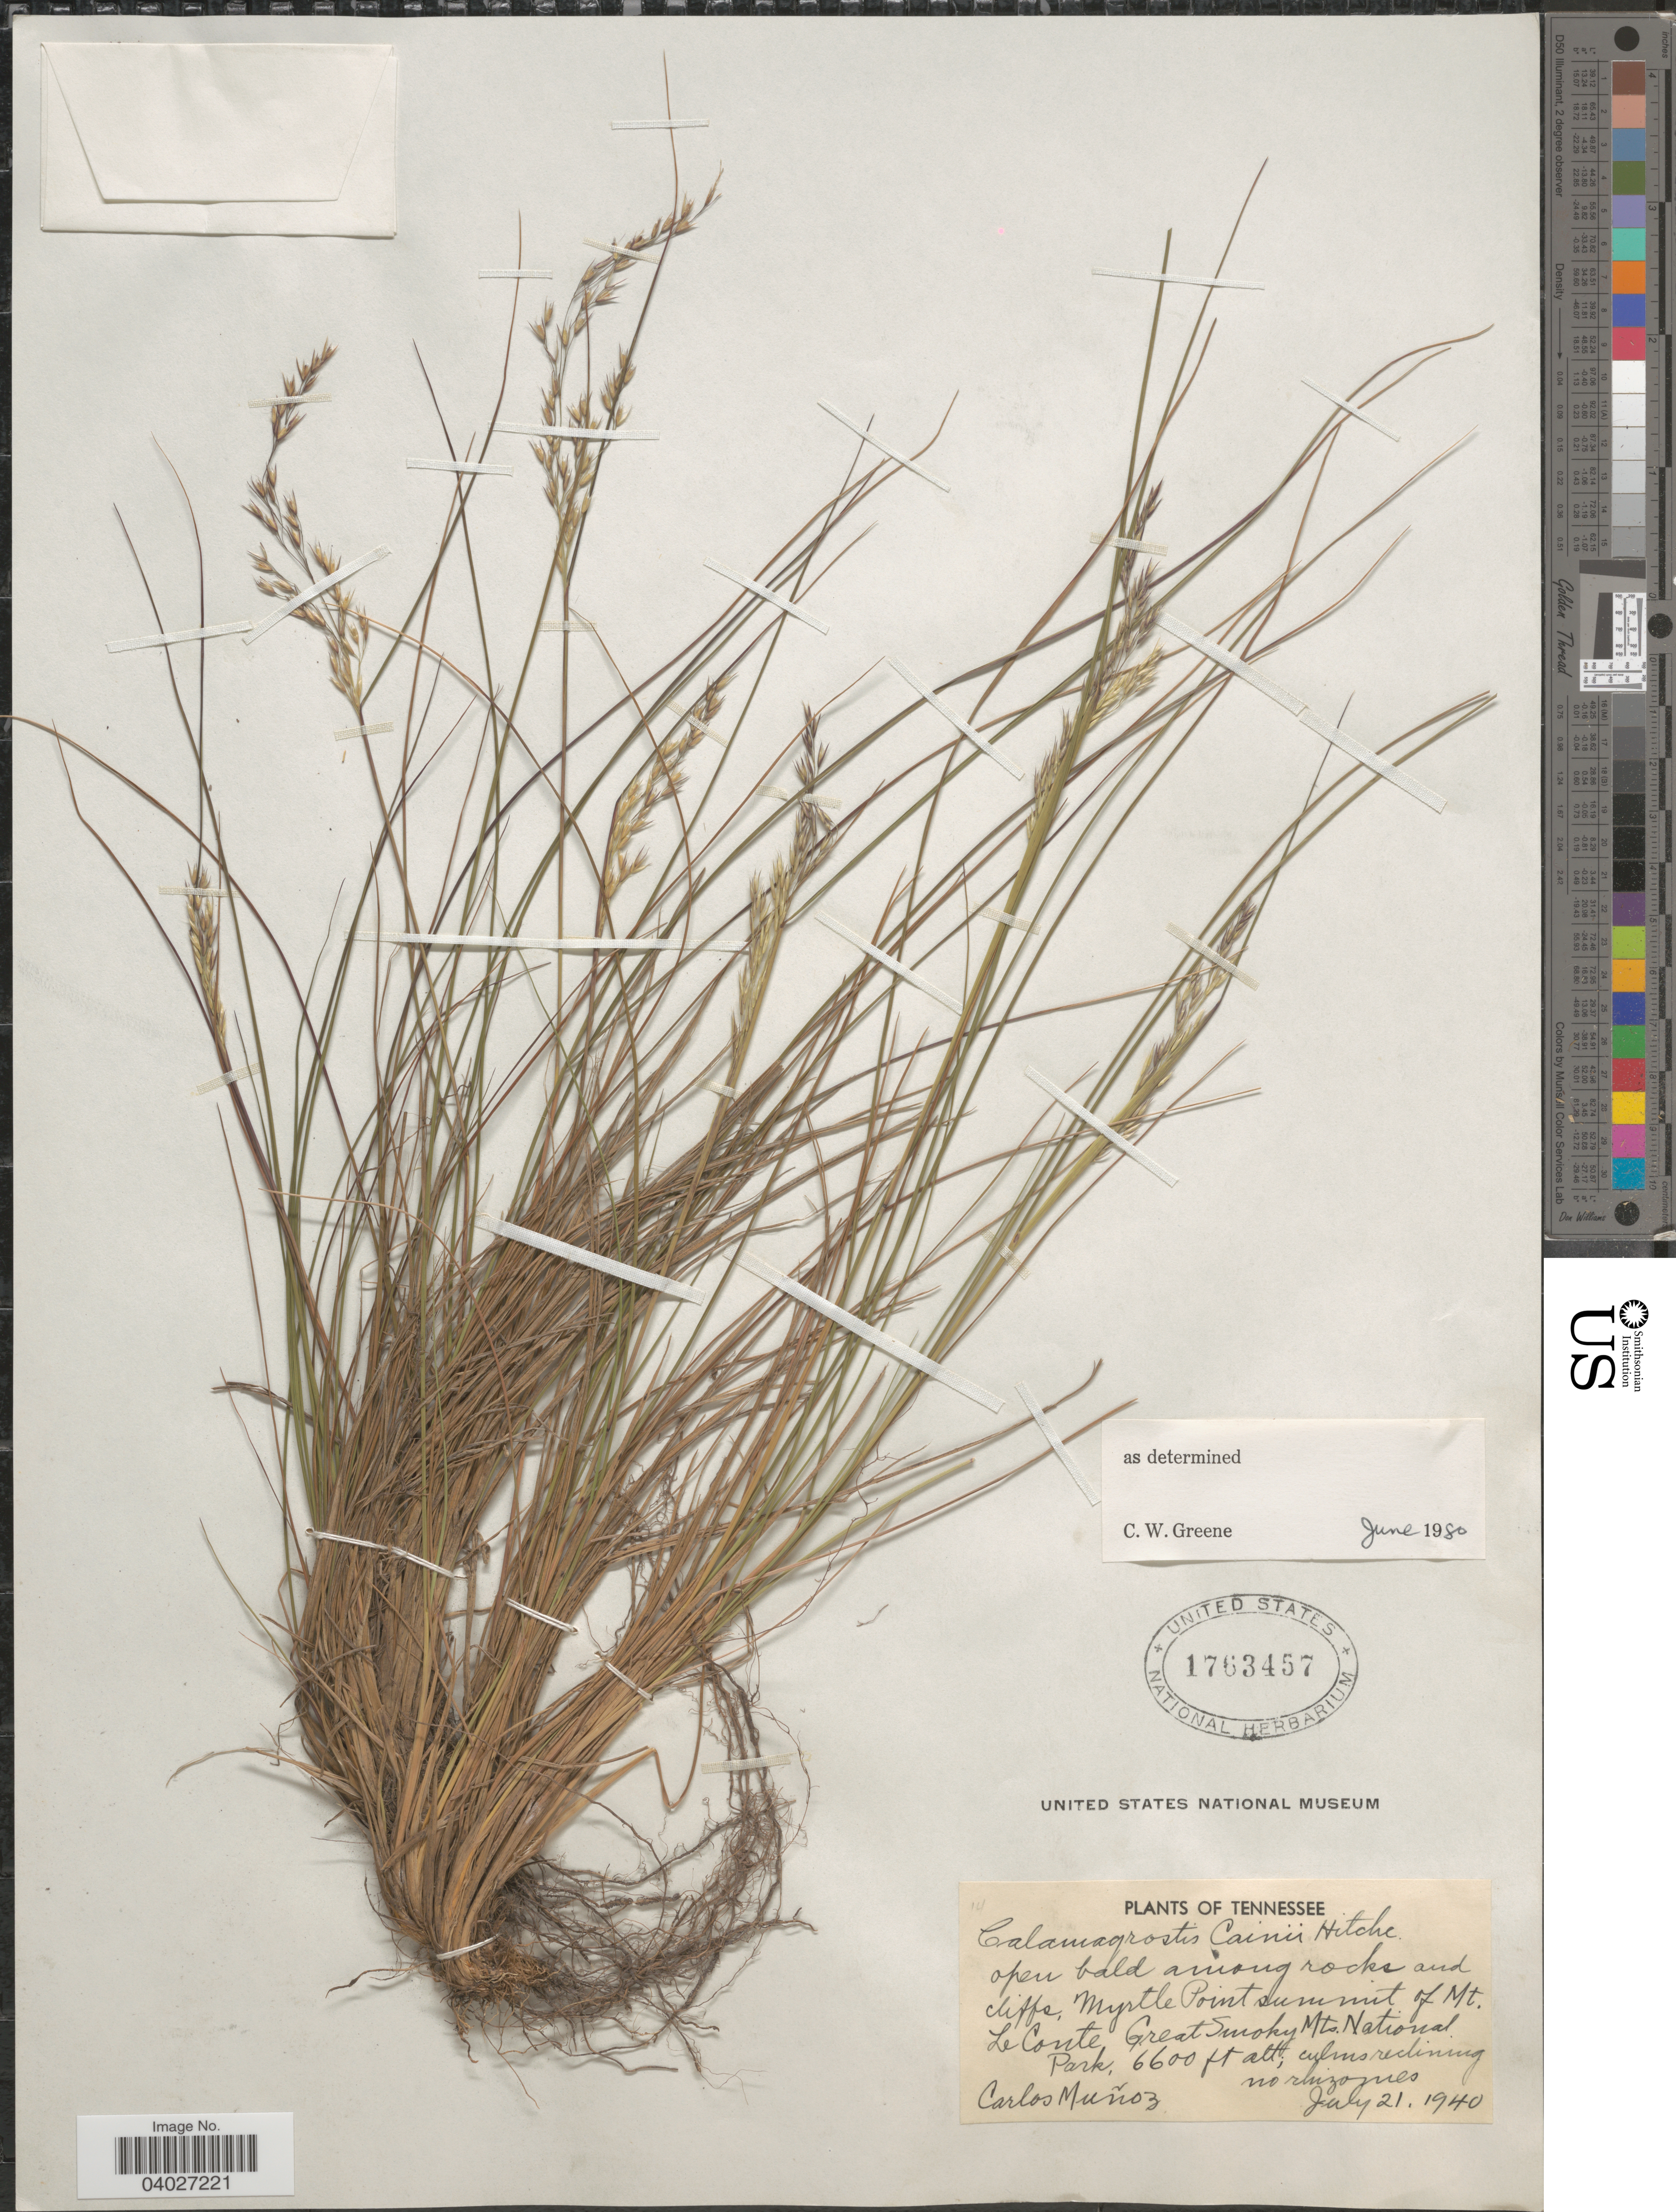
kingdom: Plantae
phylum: Tracheophyta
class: Liliopsida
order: Poales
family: Poaceae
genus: Calamagrostis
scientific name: Calamagrostis cainii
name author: Hitchc.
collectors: C. Muñoz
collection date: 1940-07-21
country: United States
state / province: Tennessee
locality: Myrtle Point summit of Mt. LeConte, Great Smoky Mts. National Park.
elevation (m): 2012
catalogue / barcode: US 1763457